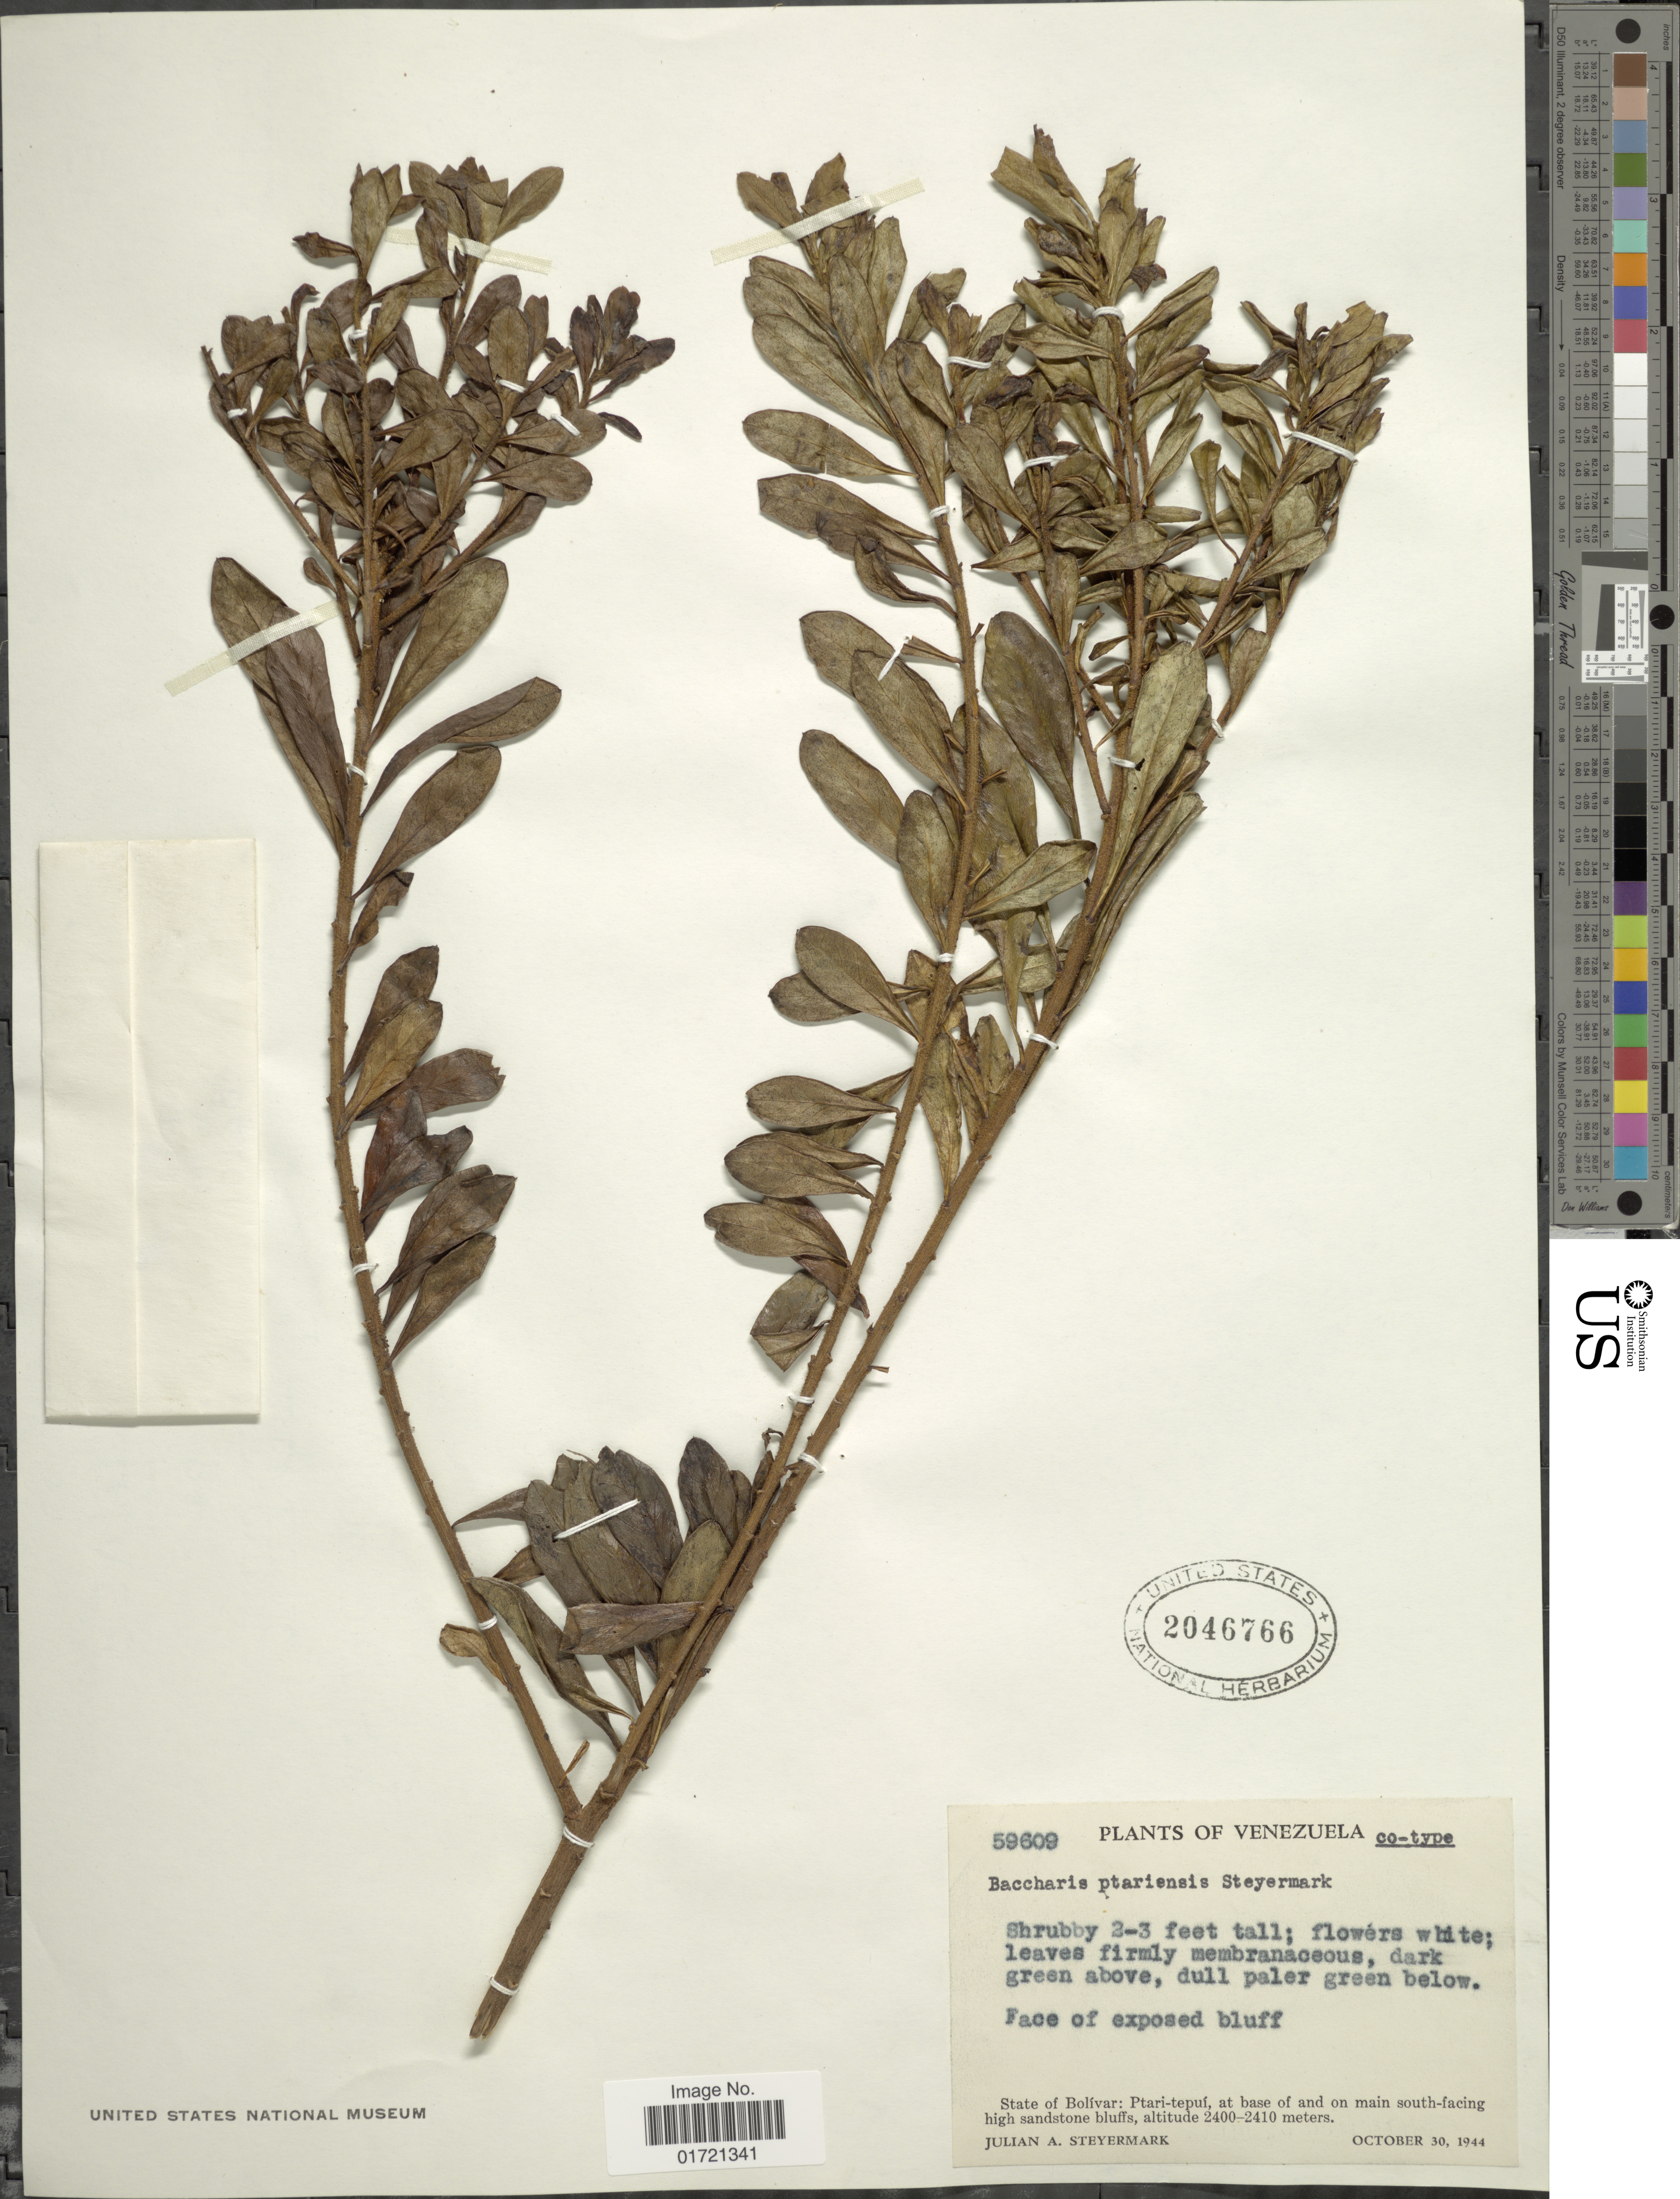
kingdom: Plantae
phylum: Tracheophyta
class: Magnoliopsida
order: Asterales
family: Asteraceae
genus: Baccharis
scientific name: Baccharis ptariensis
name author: Steyerm.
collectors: J. Steyermark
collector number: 59609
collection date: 1944-10-30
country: Venezuela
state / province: Bolivar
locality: State of Bolívar: Ptari-tepuf, at base of and on main south-facing high sandstone bluffs.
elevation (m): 2400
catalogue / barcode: US 2046766